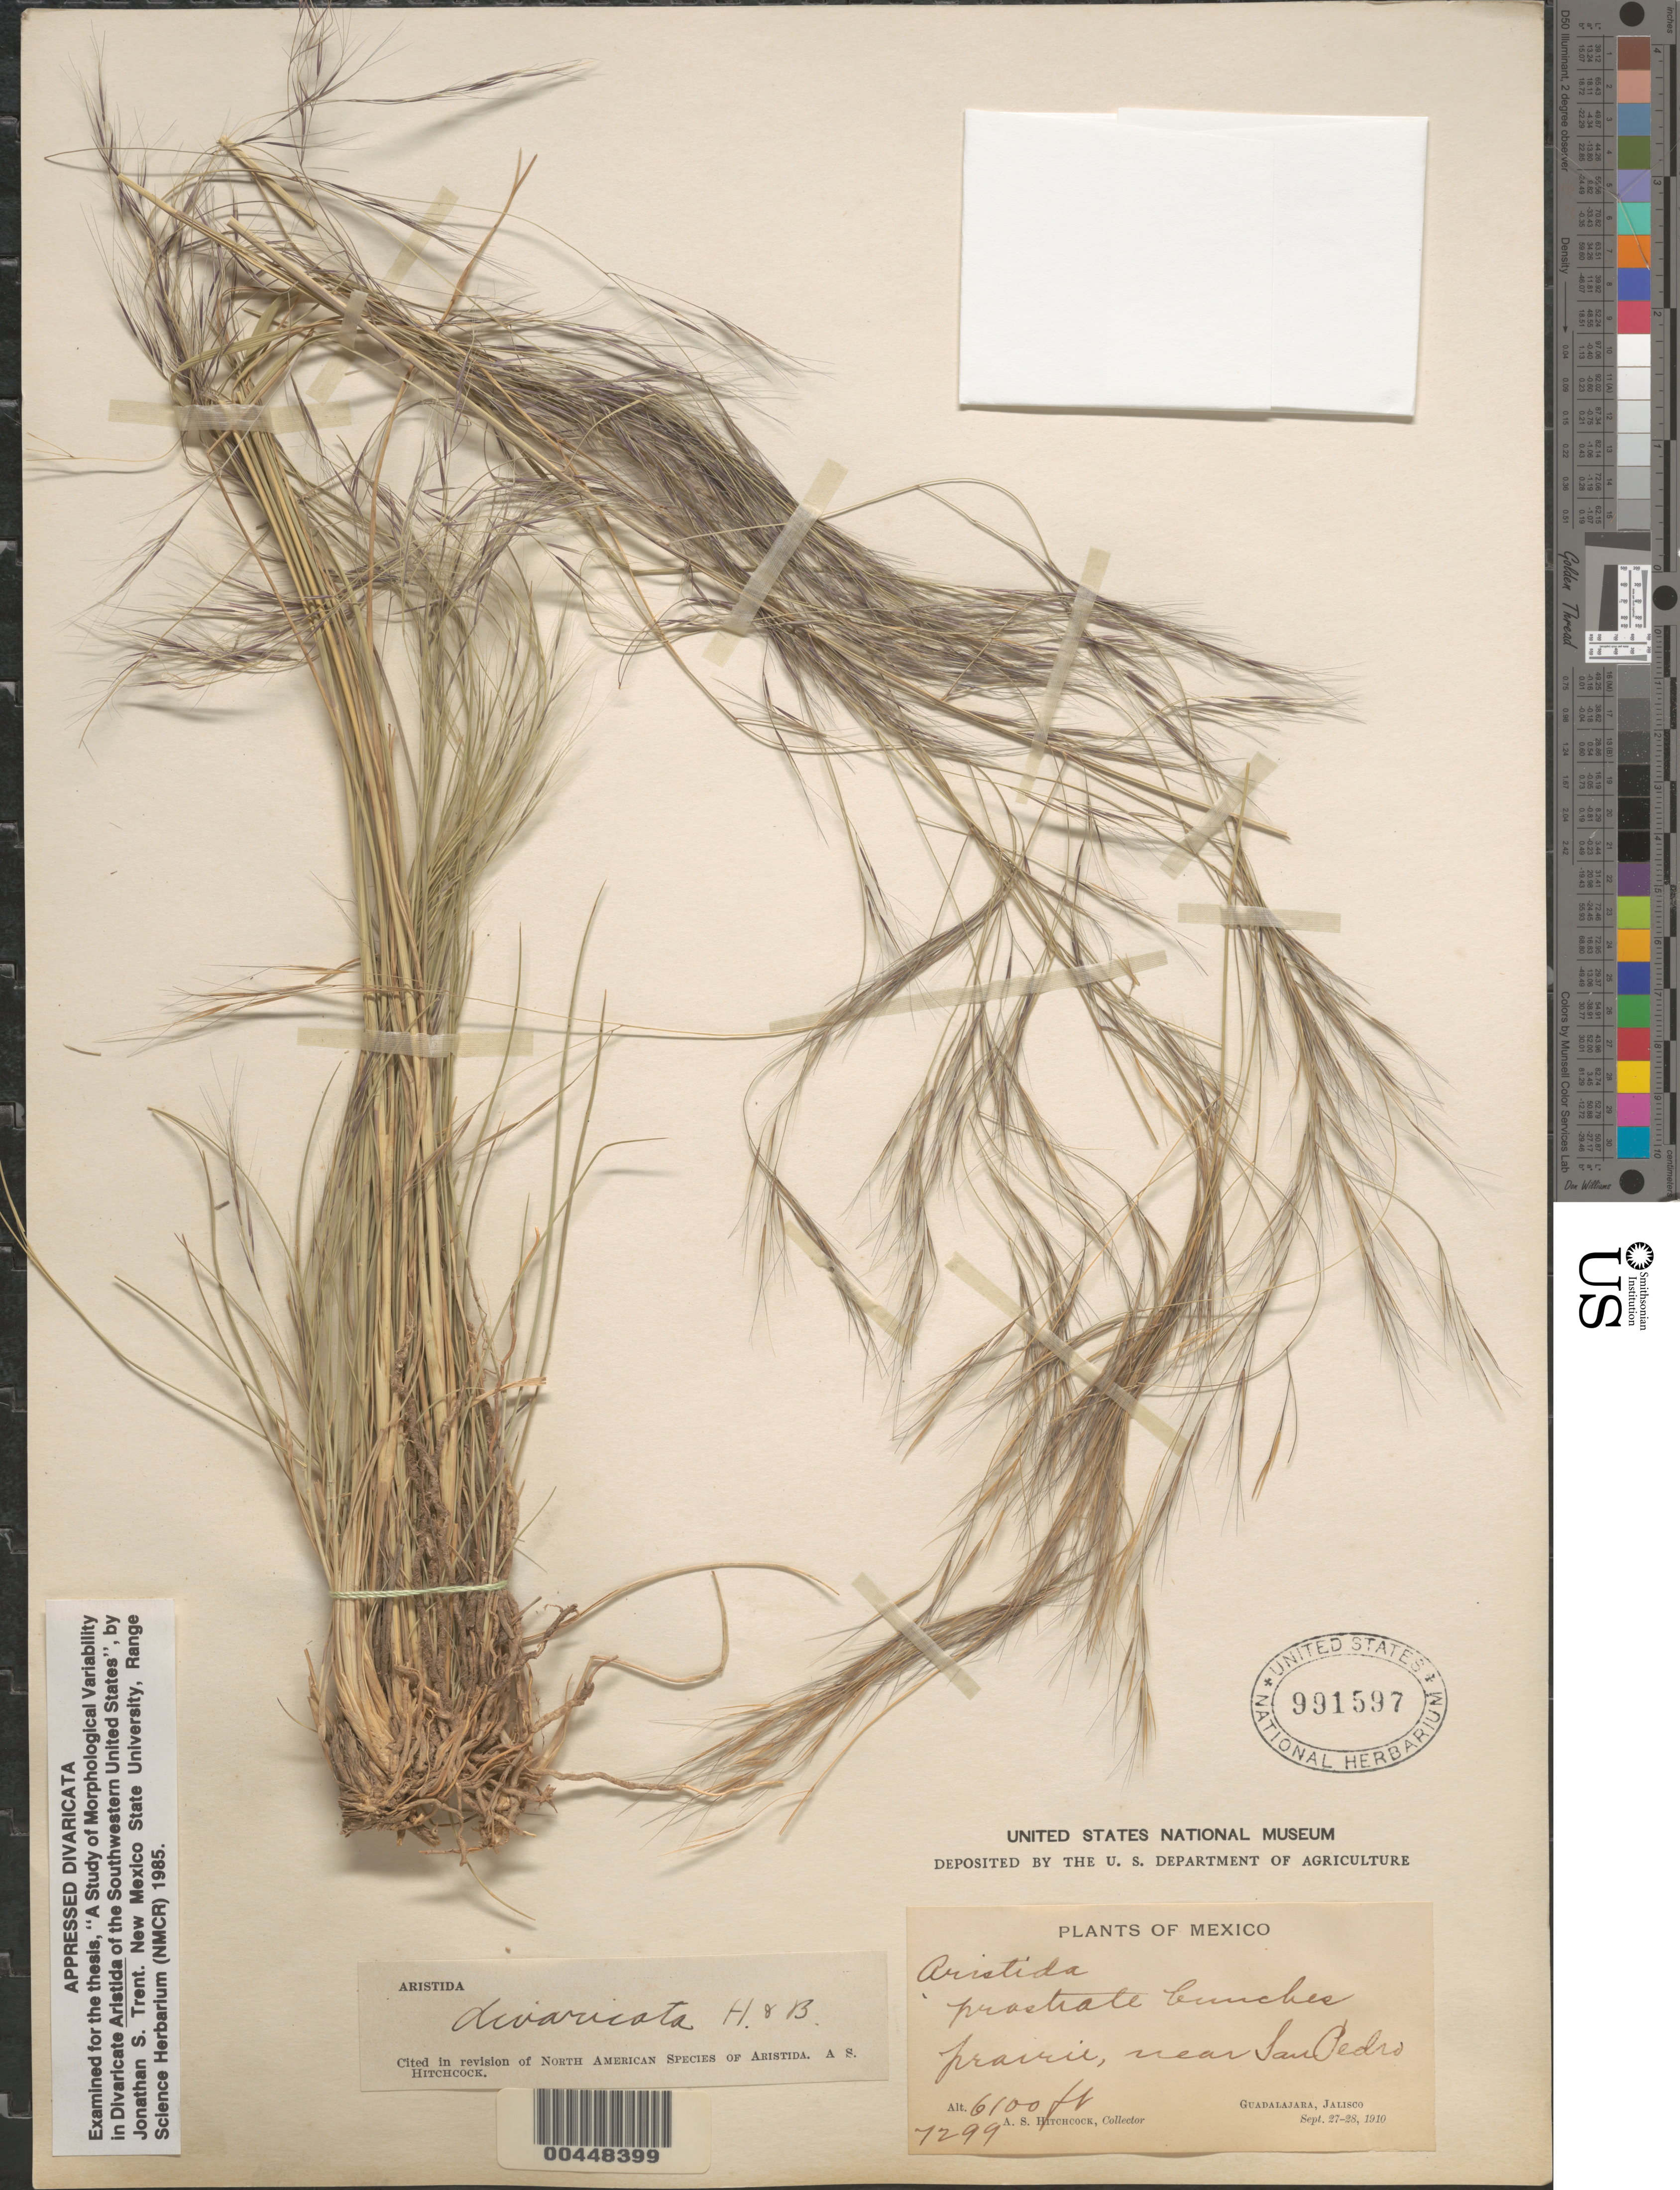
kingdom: Plantae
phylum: Tracheophyta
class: Liliopsida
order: Poales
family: Poaceae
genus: Aristida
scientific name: Aristida divaricata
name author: Humb. & Bonpl. ex Willd.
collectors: A. S. Hitchcock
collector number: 7299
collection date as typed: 27 Sep 1910 to 28 Sep 1910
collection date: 1910-09-27/1910-09-28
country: Mexico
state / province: Jalisco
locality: Guadalajara, near San Pedro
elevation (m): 1859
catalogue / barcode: US 991597